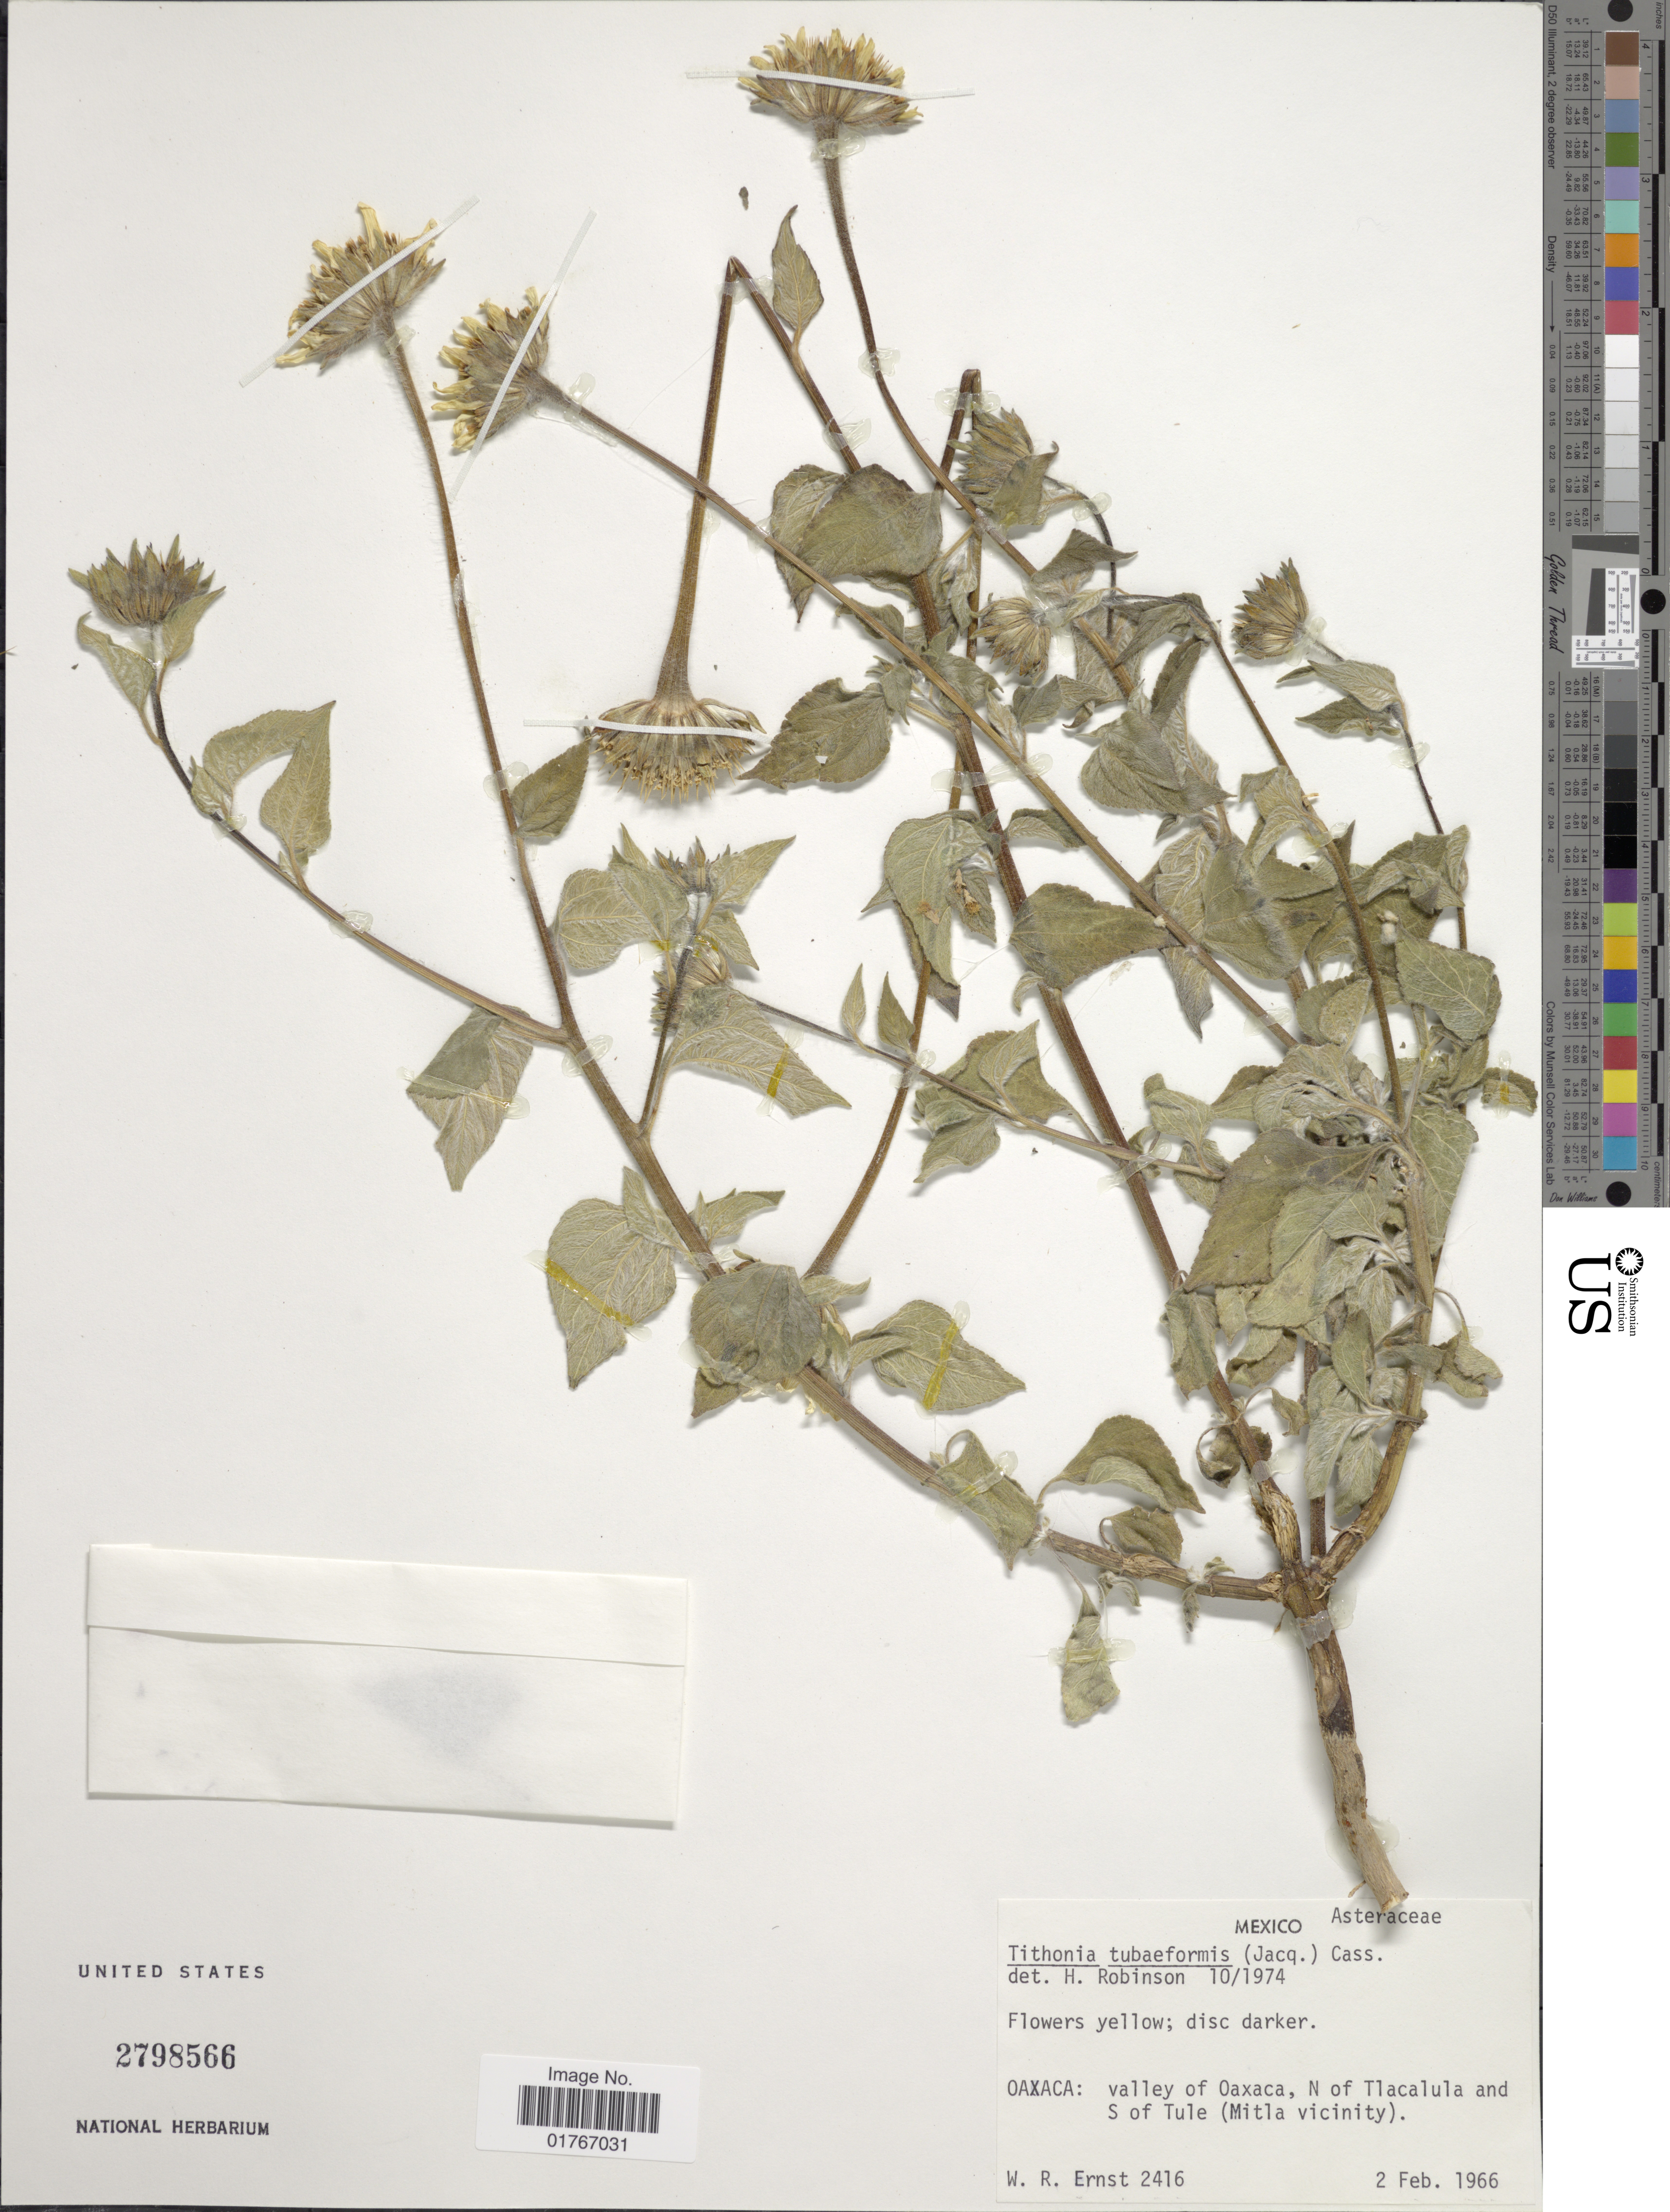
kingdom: Plantae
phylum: Tracheophyta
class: Magnoliopsida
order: Asterales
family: Asteraceae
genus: Tithonia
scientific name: Tithonia tubaeformis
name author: (Jacq.) Cass.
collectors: W. R. Ernst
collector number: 2416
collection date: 1966-02-02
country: Mexico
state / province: Oaxaca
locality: Valley of Oaxaca, N of Tlacalula and S of Tule (Mitla vicinity)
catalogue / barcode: US 2798566